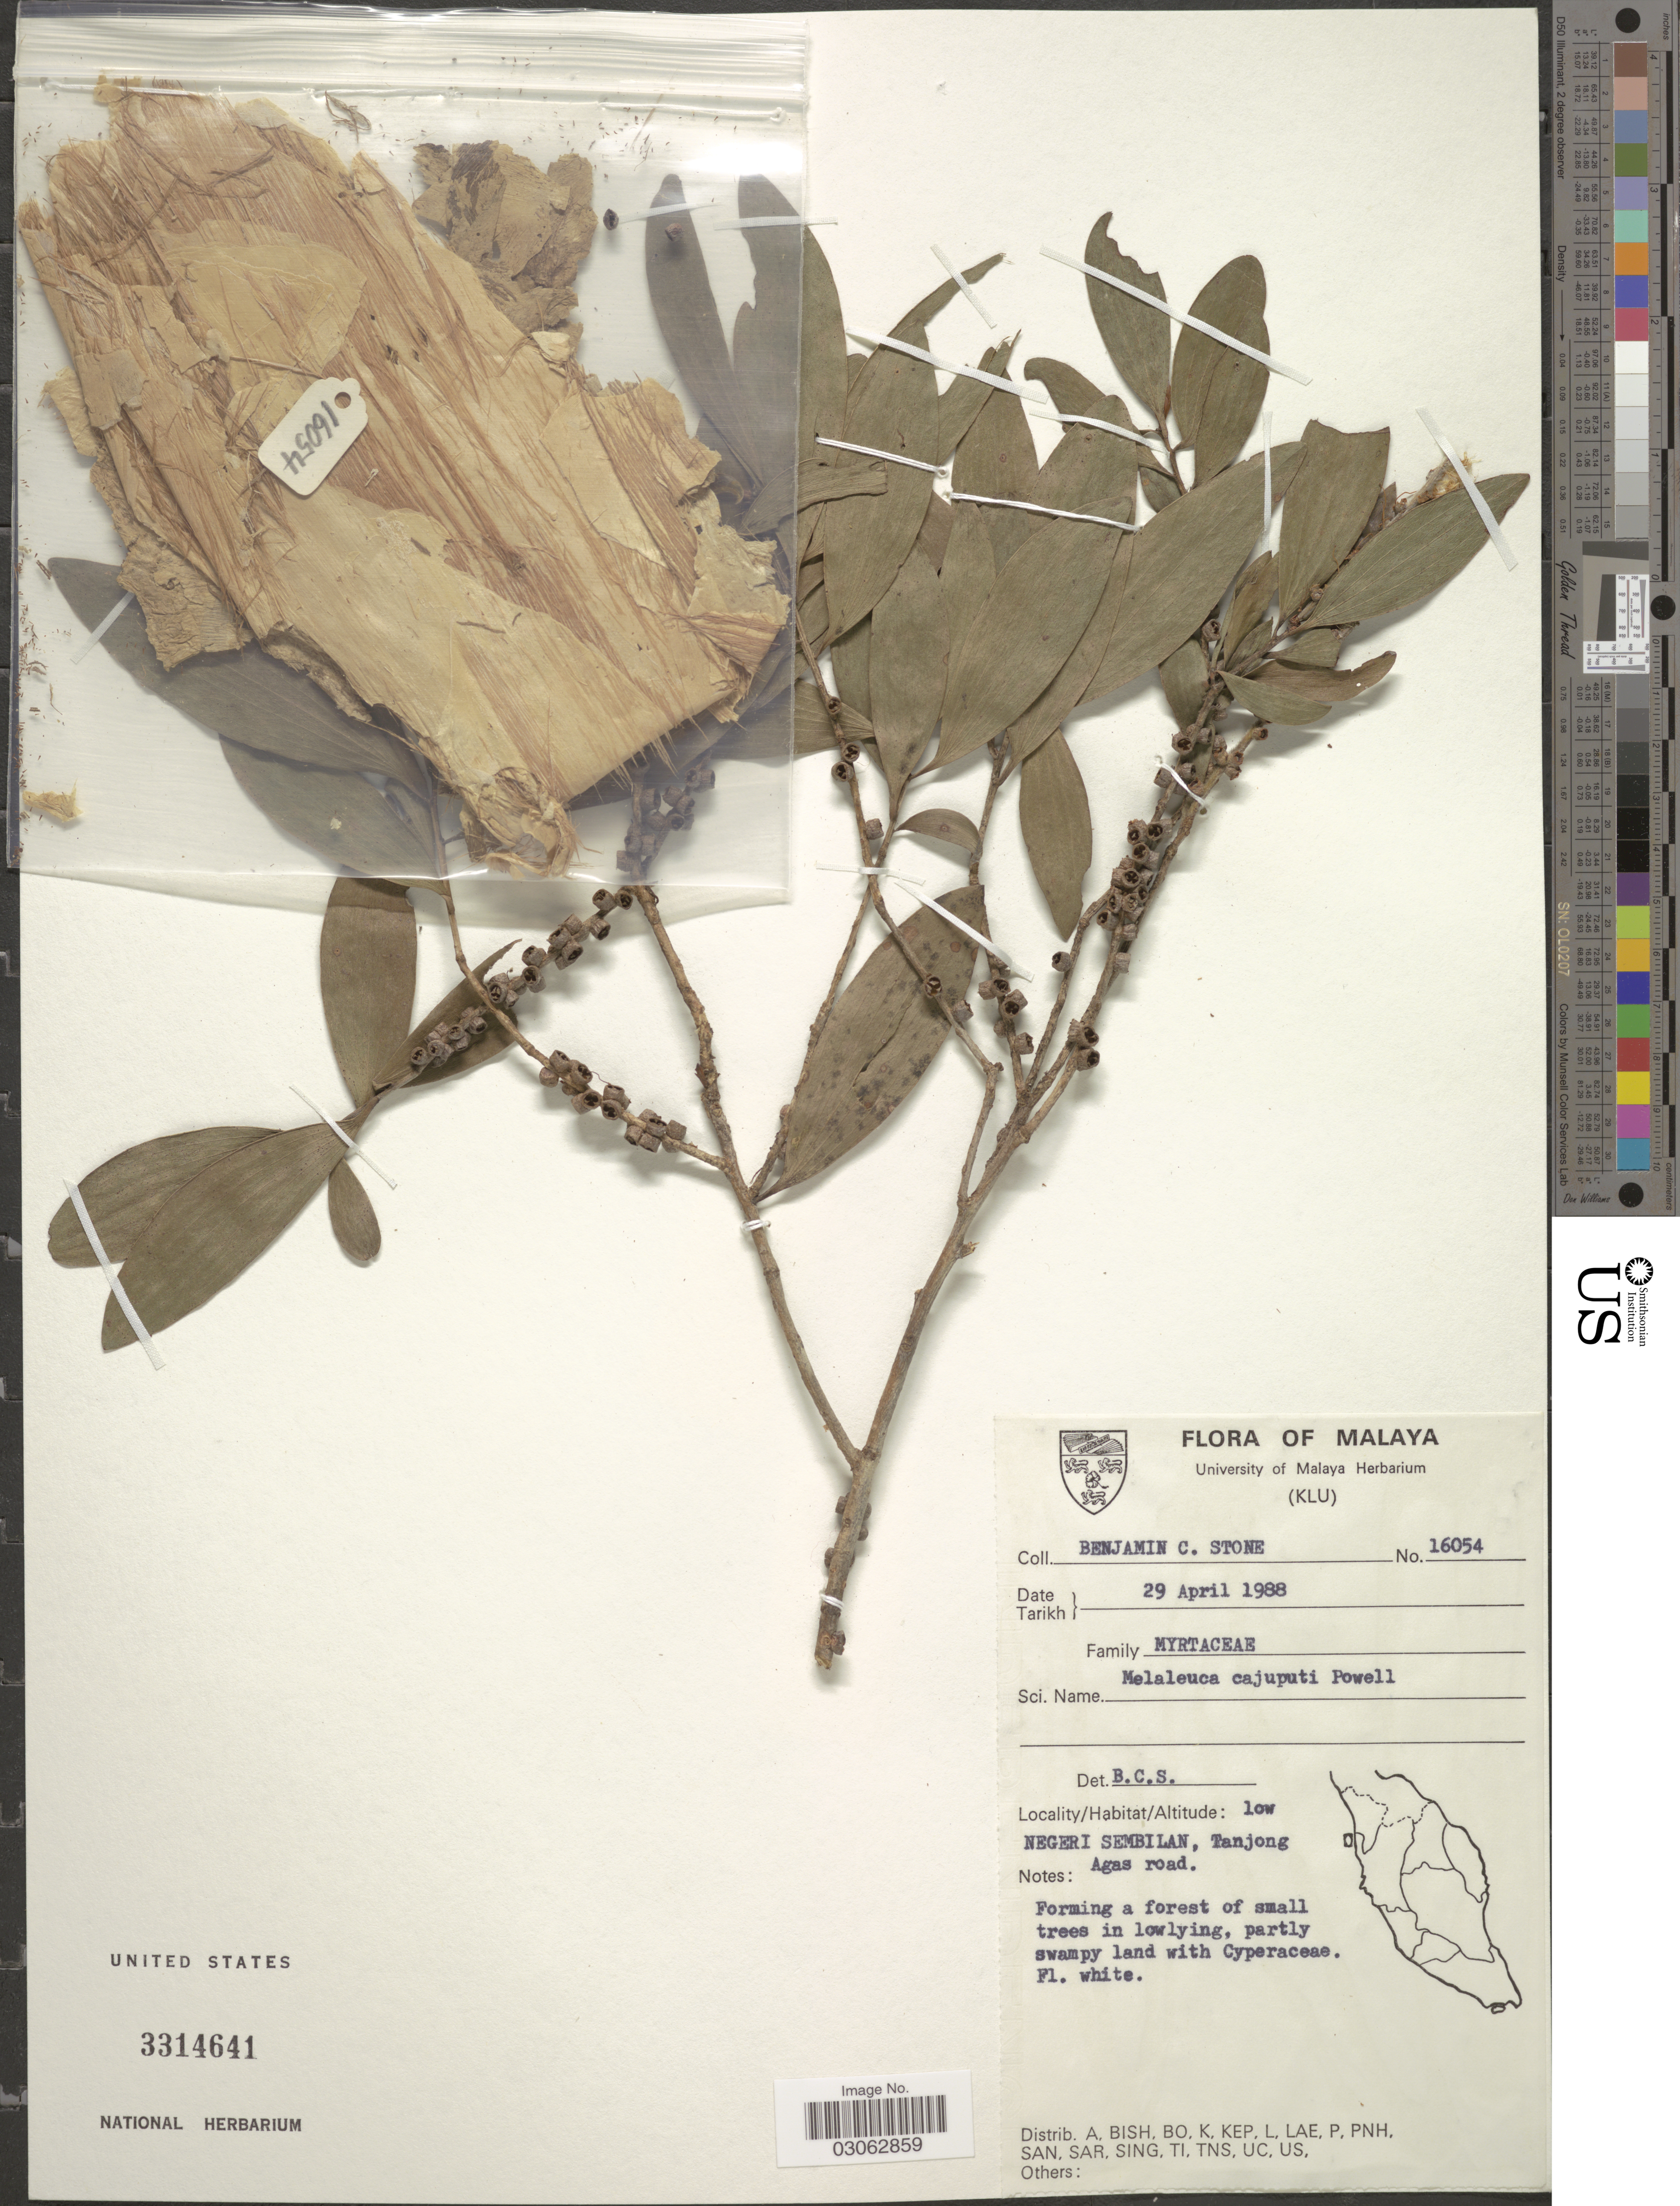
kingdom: Plantae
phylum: Tracheophyta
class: Magnoliopsida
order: Myrtales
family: Myrtaceae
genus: Melaleuca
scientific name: Melaleuca cajuputi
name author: Powell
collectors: B. C. Stone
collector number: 16054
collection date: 1988-04-29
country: Malaysia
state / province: Negeri Sembilan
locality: Malaya. Tanjong Agas road.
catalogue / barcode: US 3314641